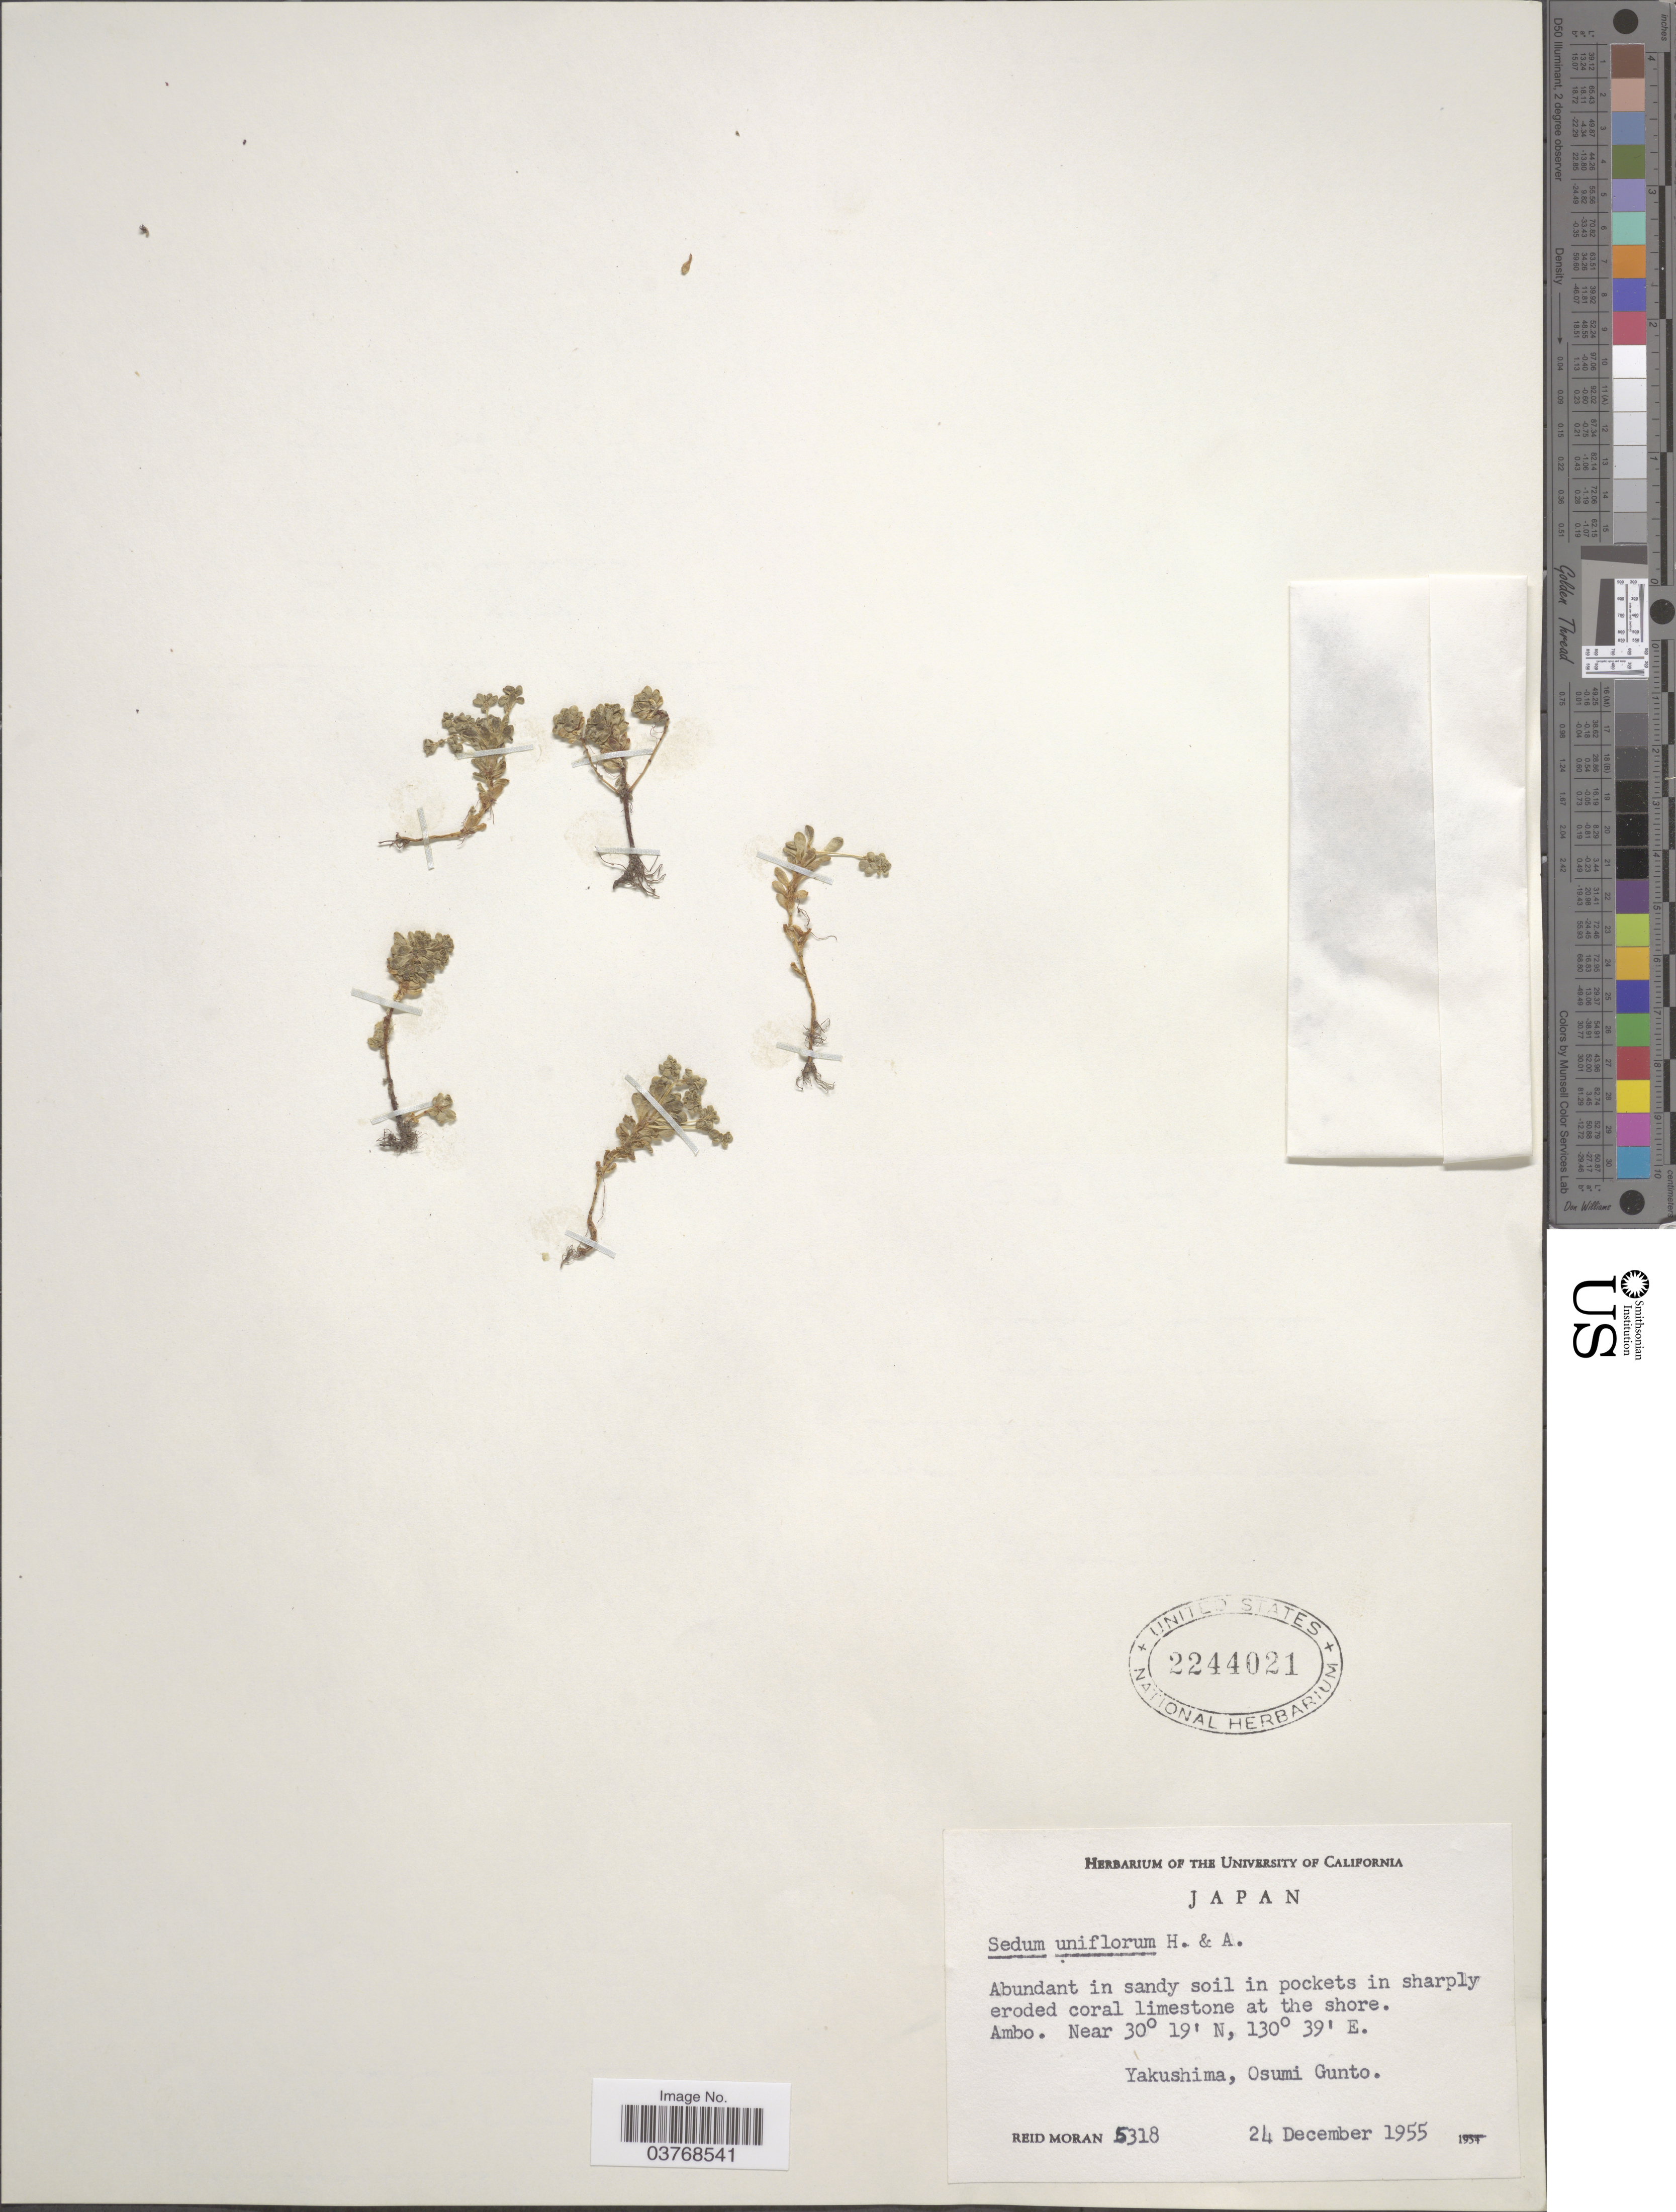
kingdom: Plantae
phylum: Tracheophyta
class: Magnoliopsida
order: Saxifragales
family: Crassulaceae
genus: Sedum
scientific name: Sedum uniflorum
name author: Hook. & Arn.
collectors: R. Moran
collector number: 5318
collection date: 1955-12-24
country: Japan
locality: Ambo. Yakushima, Osumi Gunto.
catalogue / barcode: US 2244021